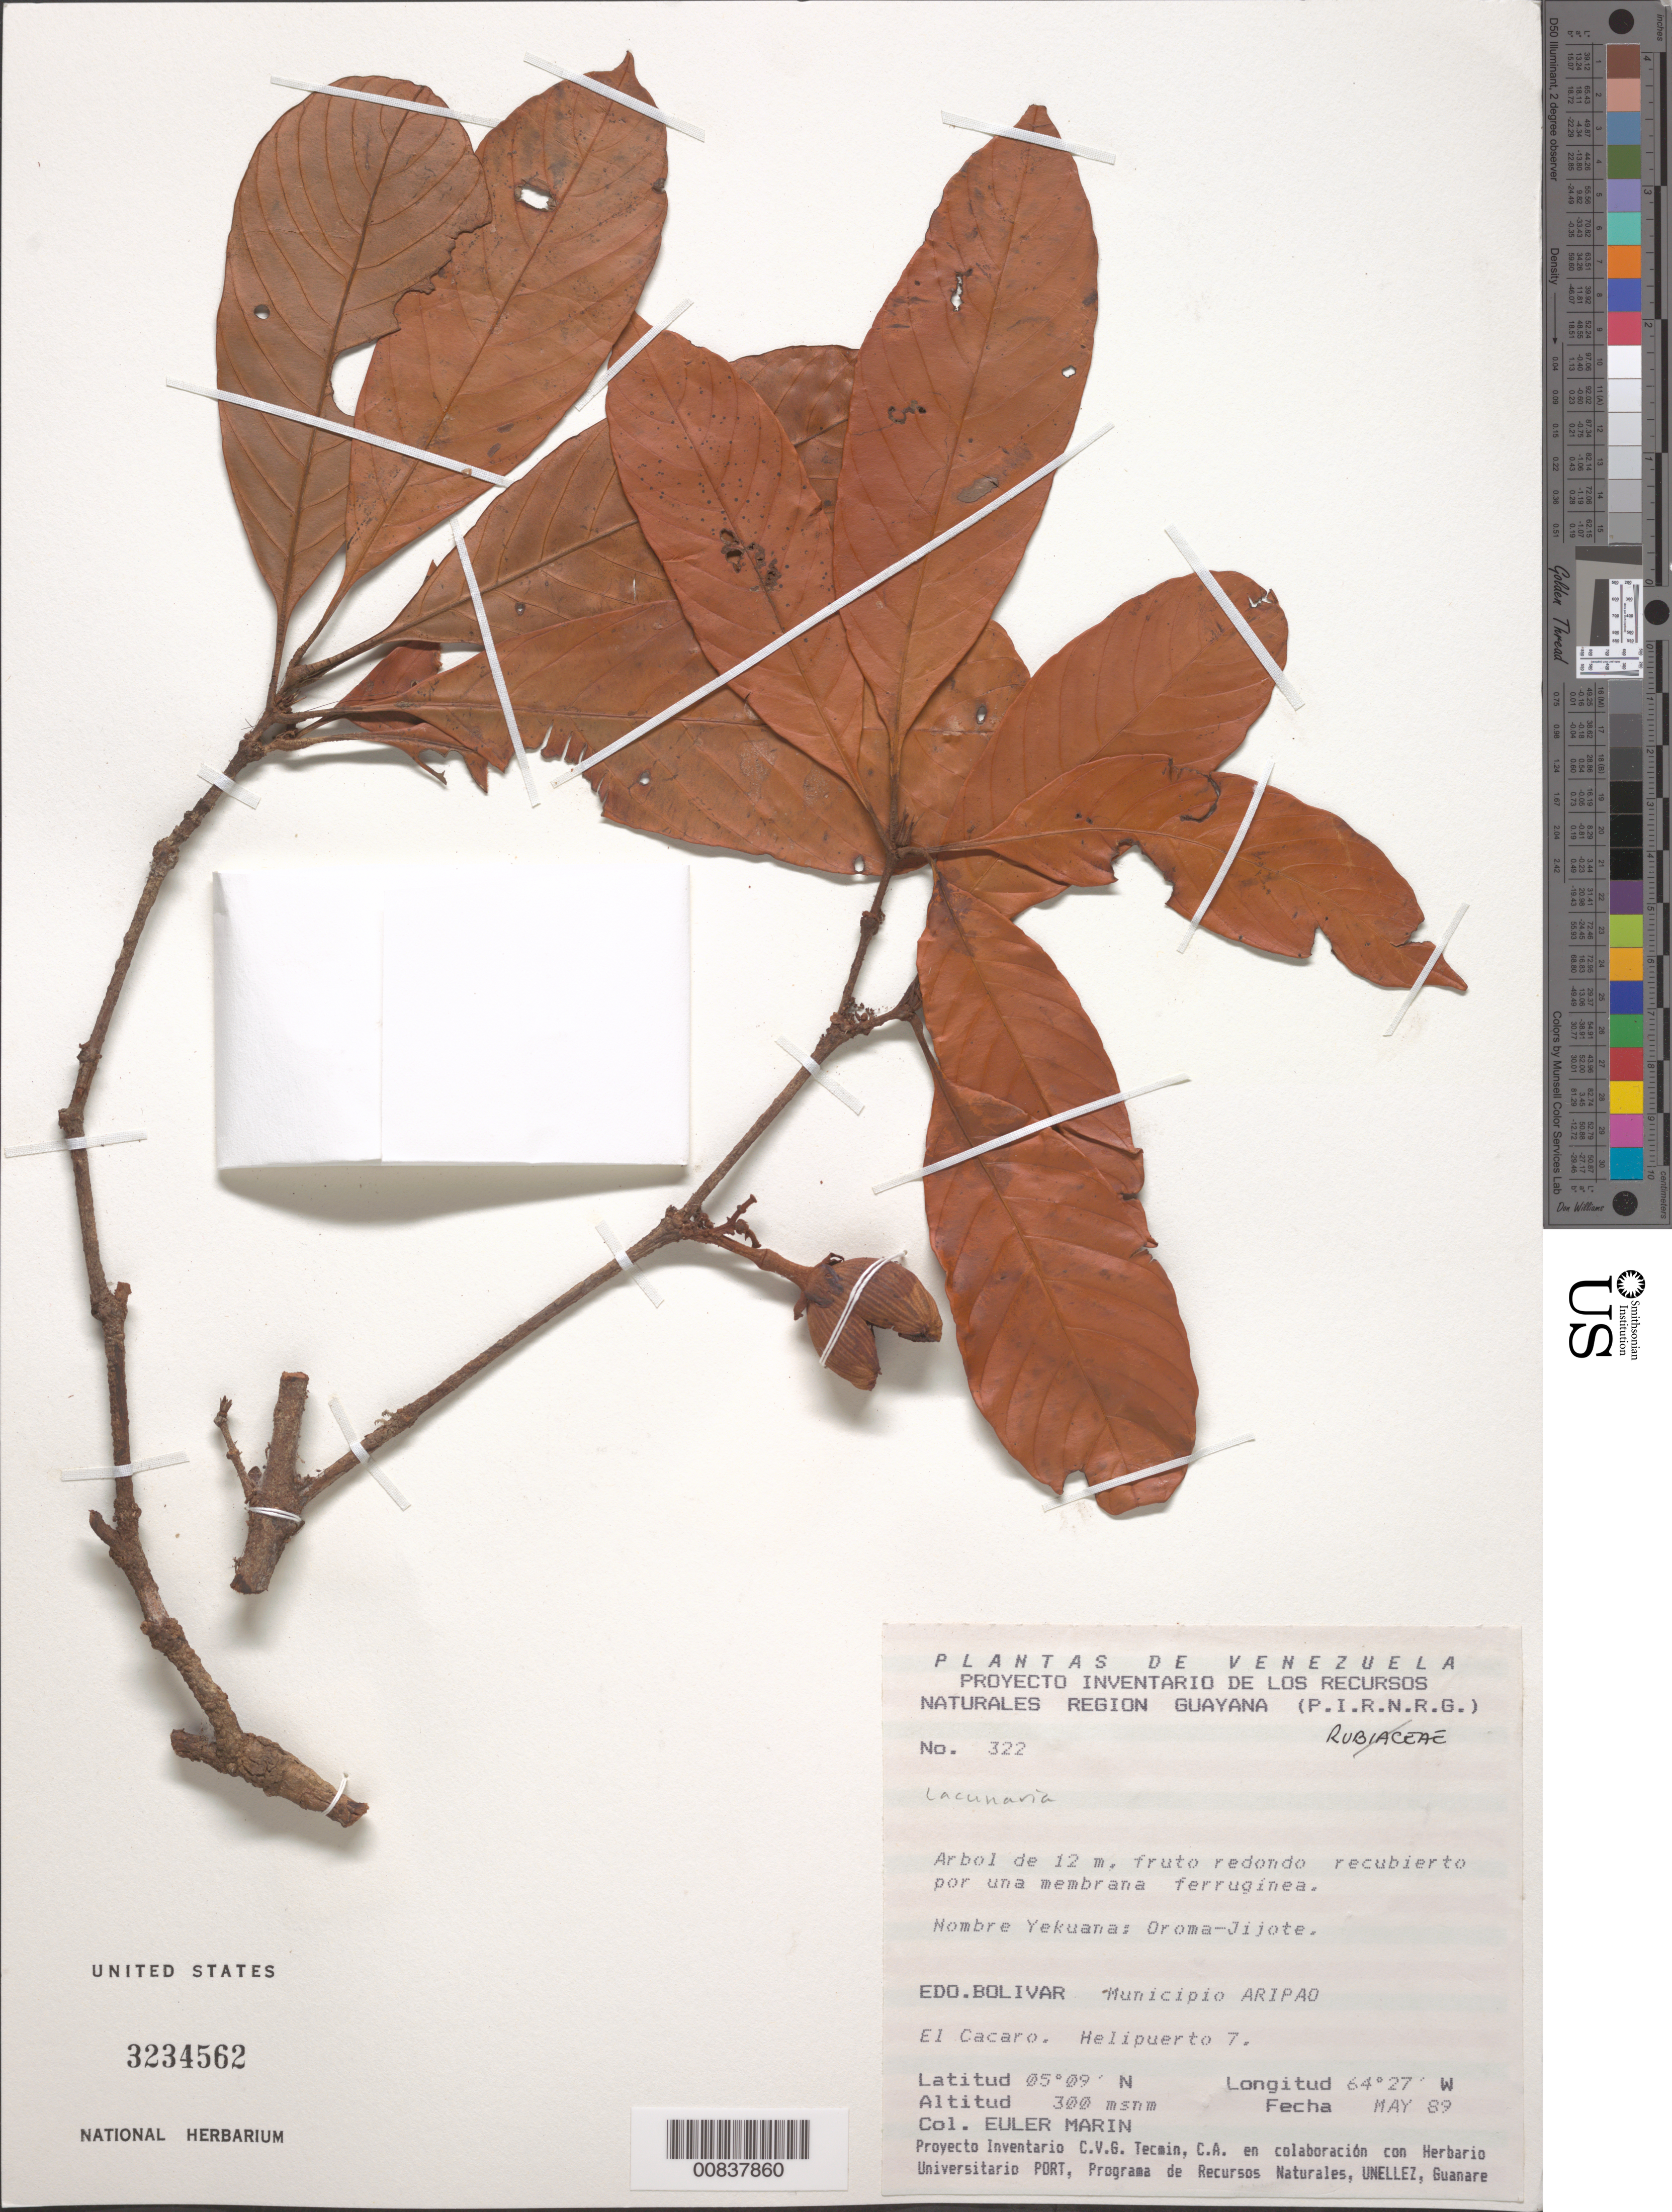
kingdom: Plantae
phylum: Tracheophyta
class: Magnoliopsida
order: Malpighiales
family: Quiinaceae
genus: Lacunaria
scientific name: Lacunaria sp.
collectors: E. Marin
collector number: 322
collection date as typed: May-89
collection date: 1989-05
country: Venezuela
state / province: Bolívar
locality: Mun. Aripao, El Cacaro, Helipuerto 7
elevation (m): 300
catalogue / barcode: US 3234562